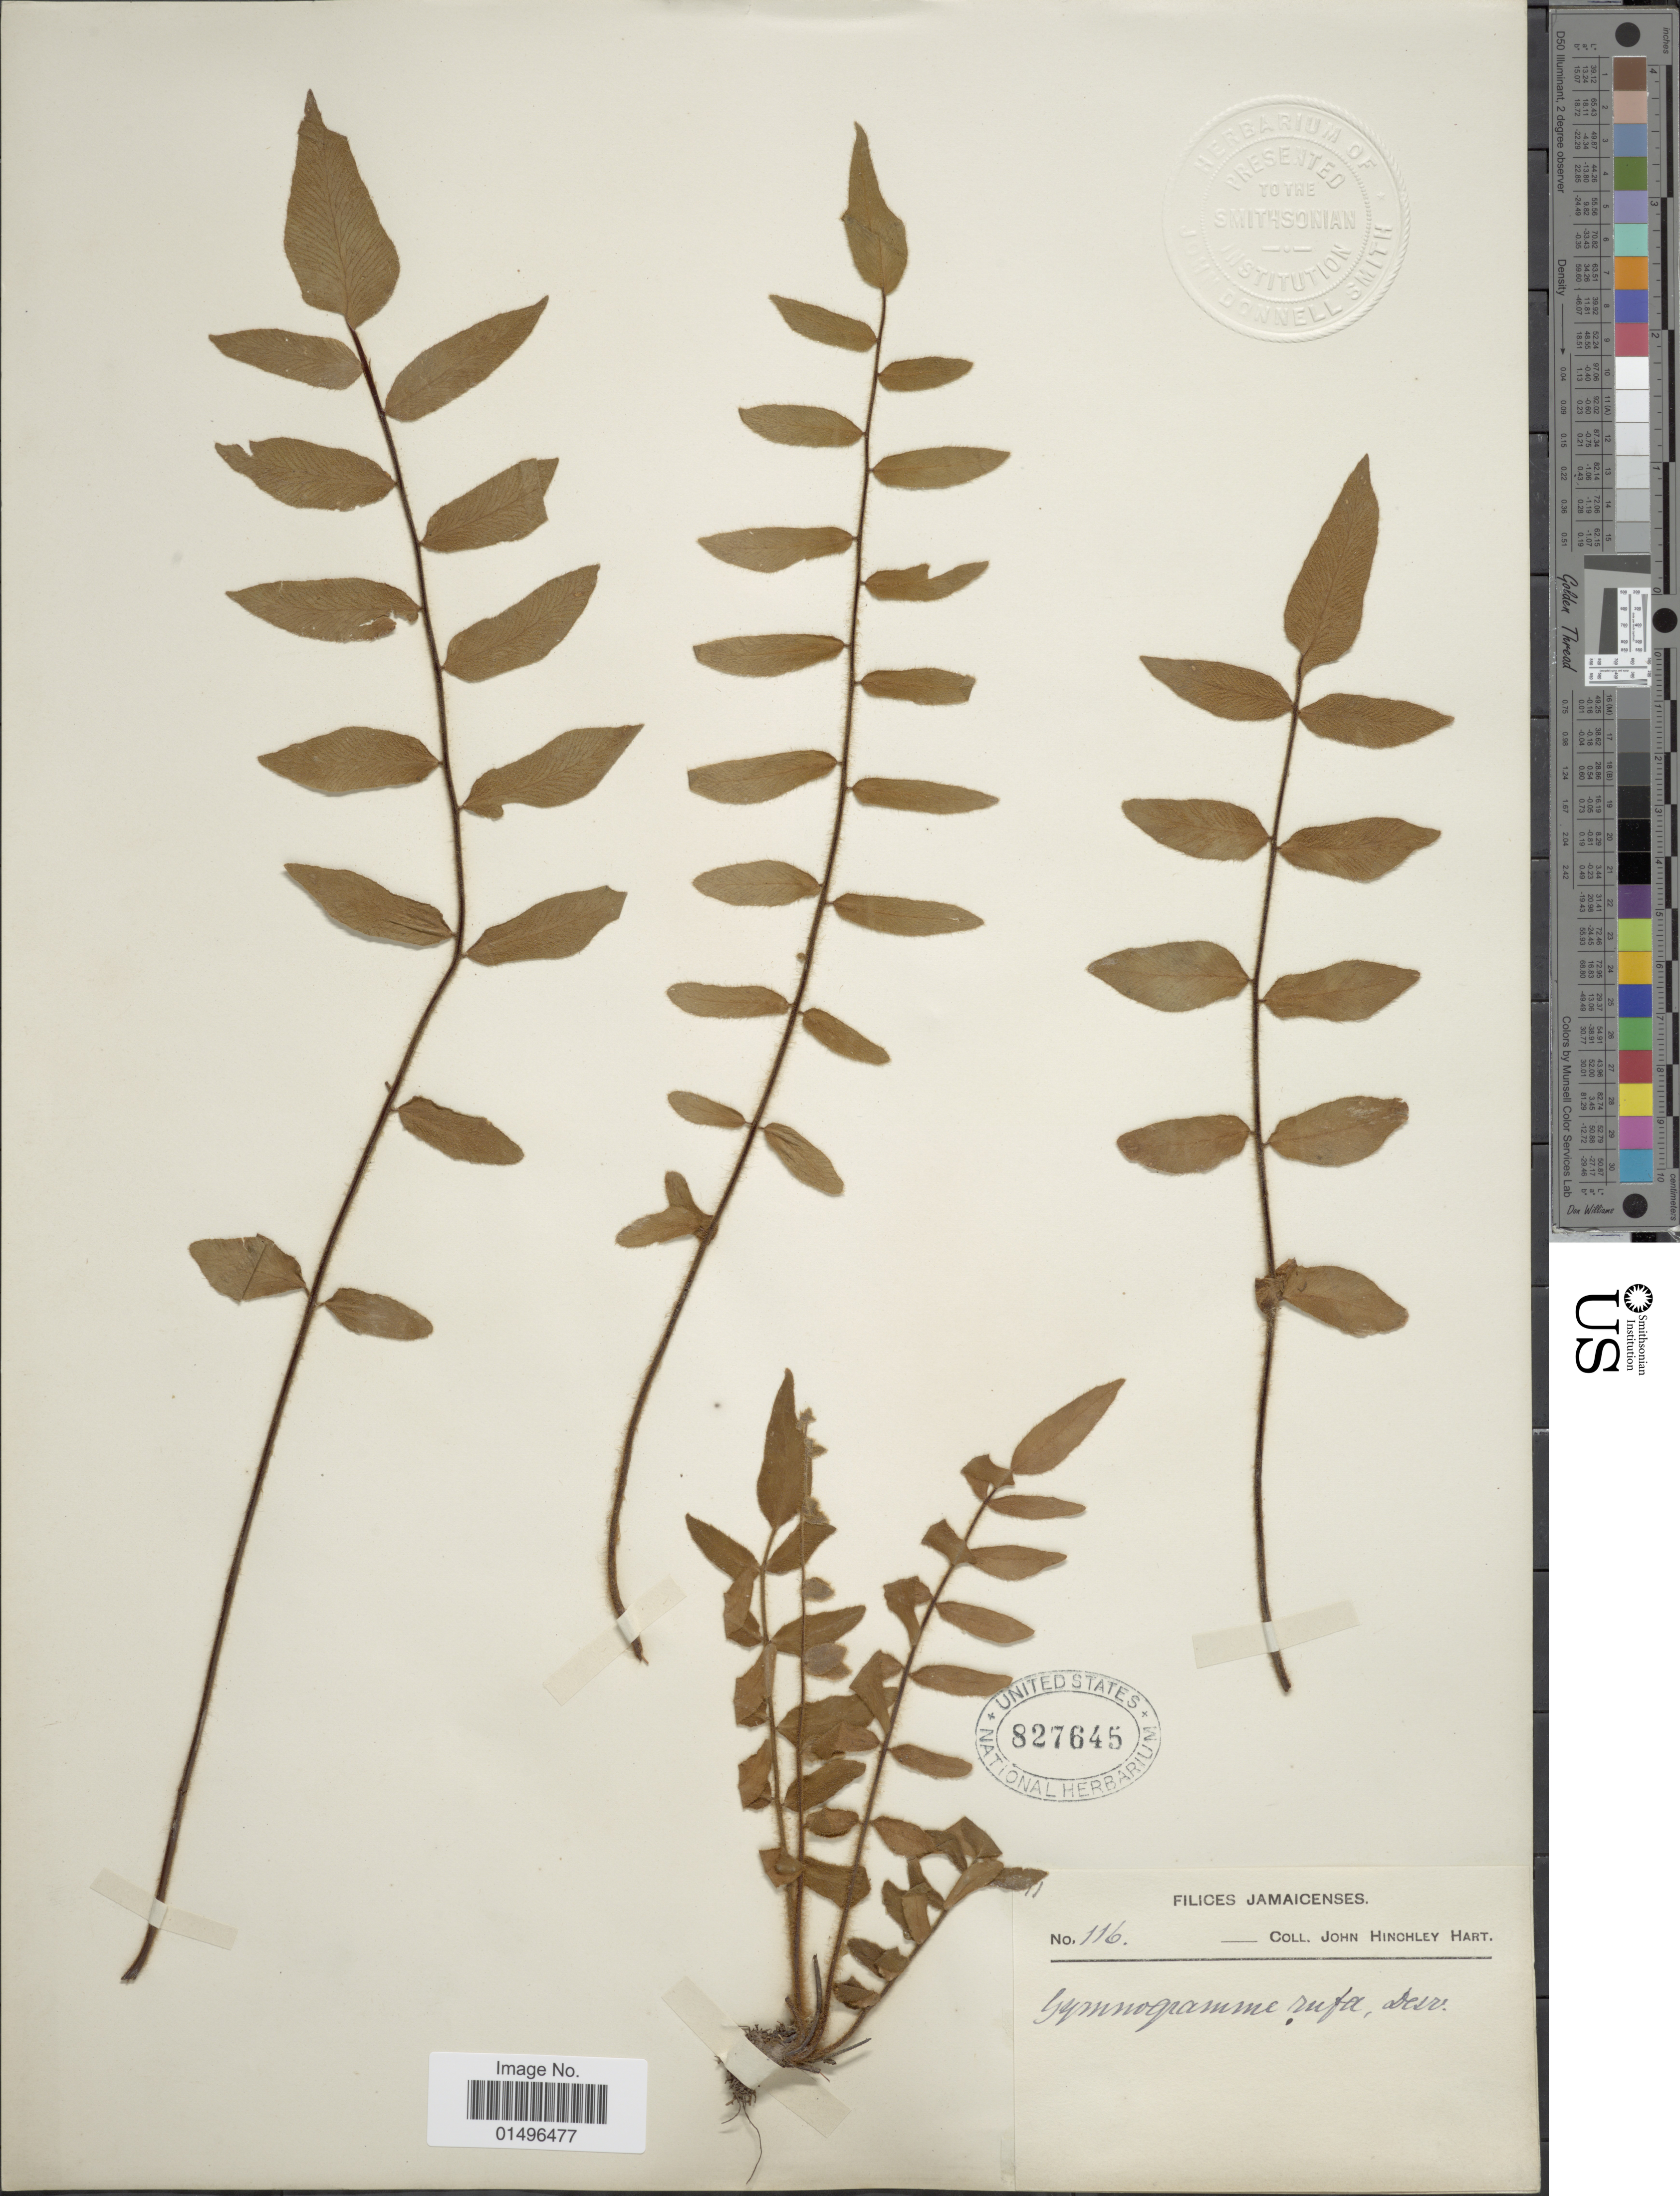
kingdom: Plantae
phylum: Tracheophyta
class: Polypodiopsida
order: Polypodiales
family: Pteridaceae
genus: Hemionitis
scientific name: Hemionitis rufa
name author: (L.) Sw.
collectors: J. H. Hart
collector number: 116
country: Jamaica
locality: Jamaicenses.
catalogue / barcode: US 827645